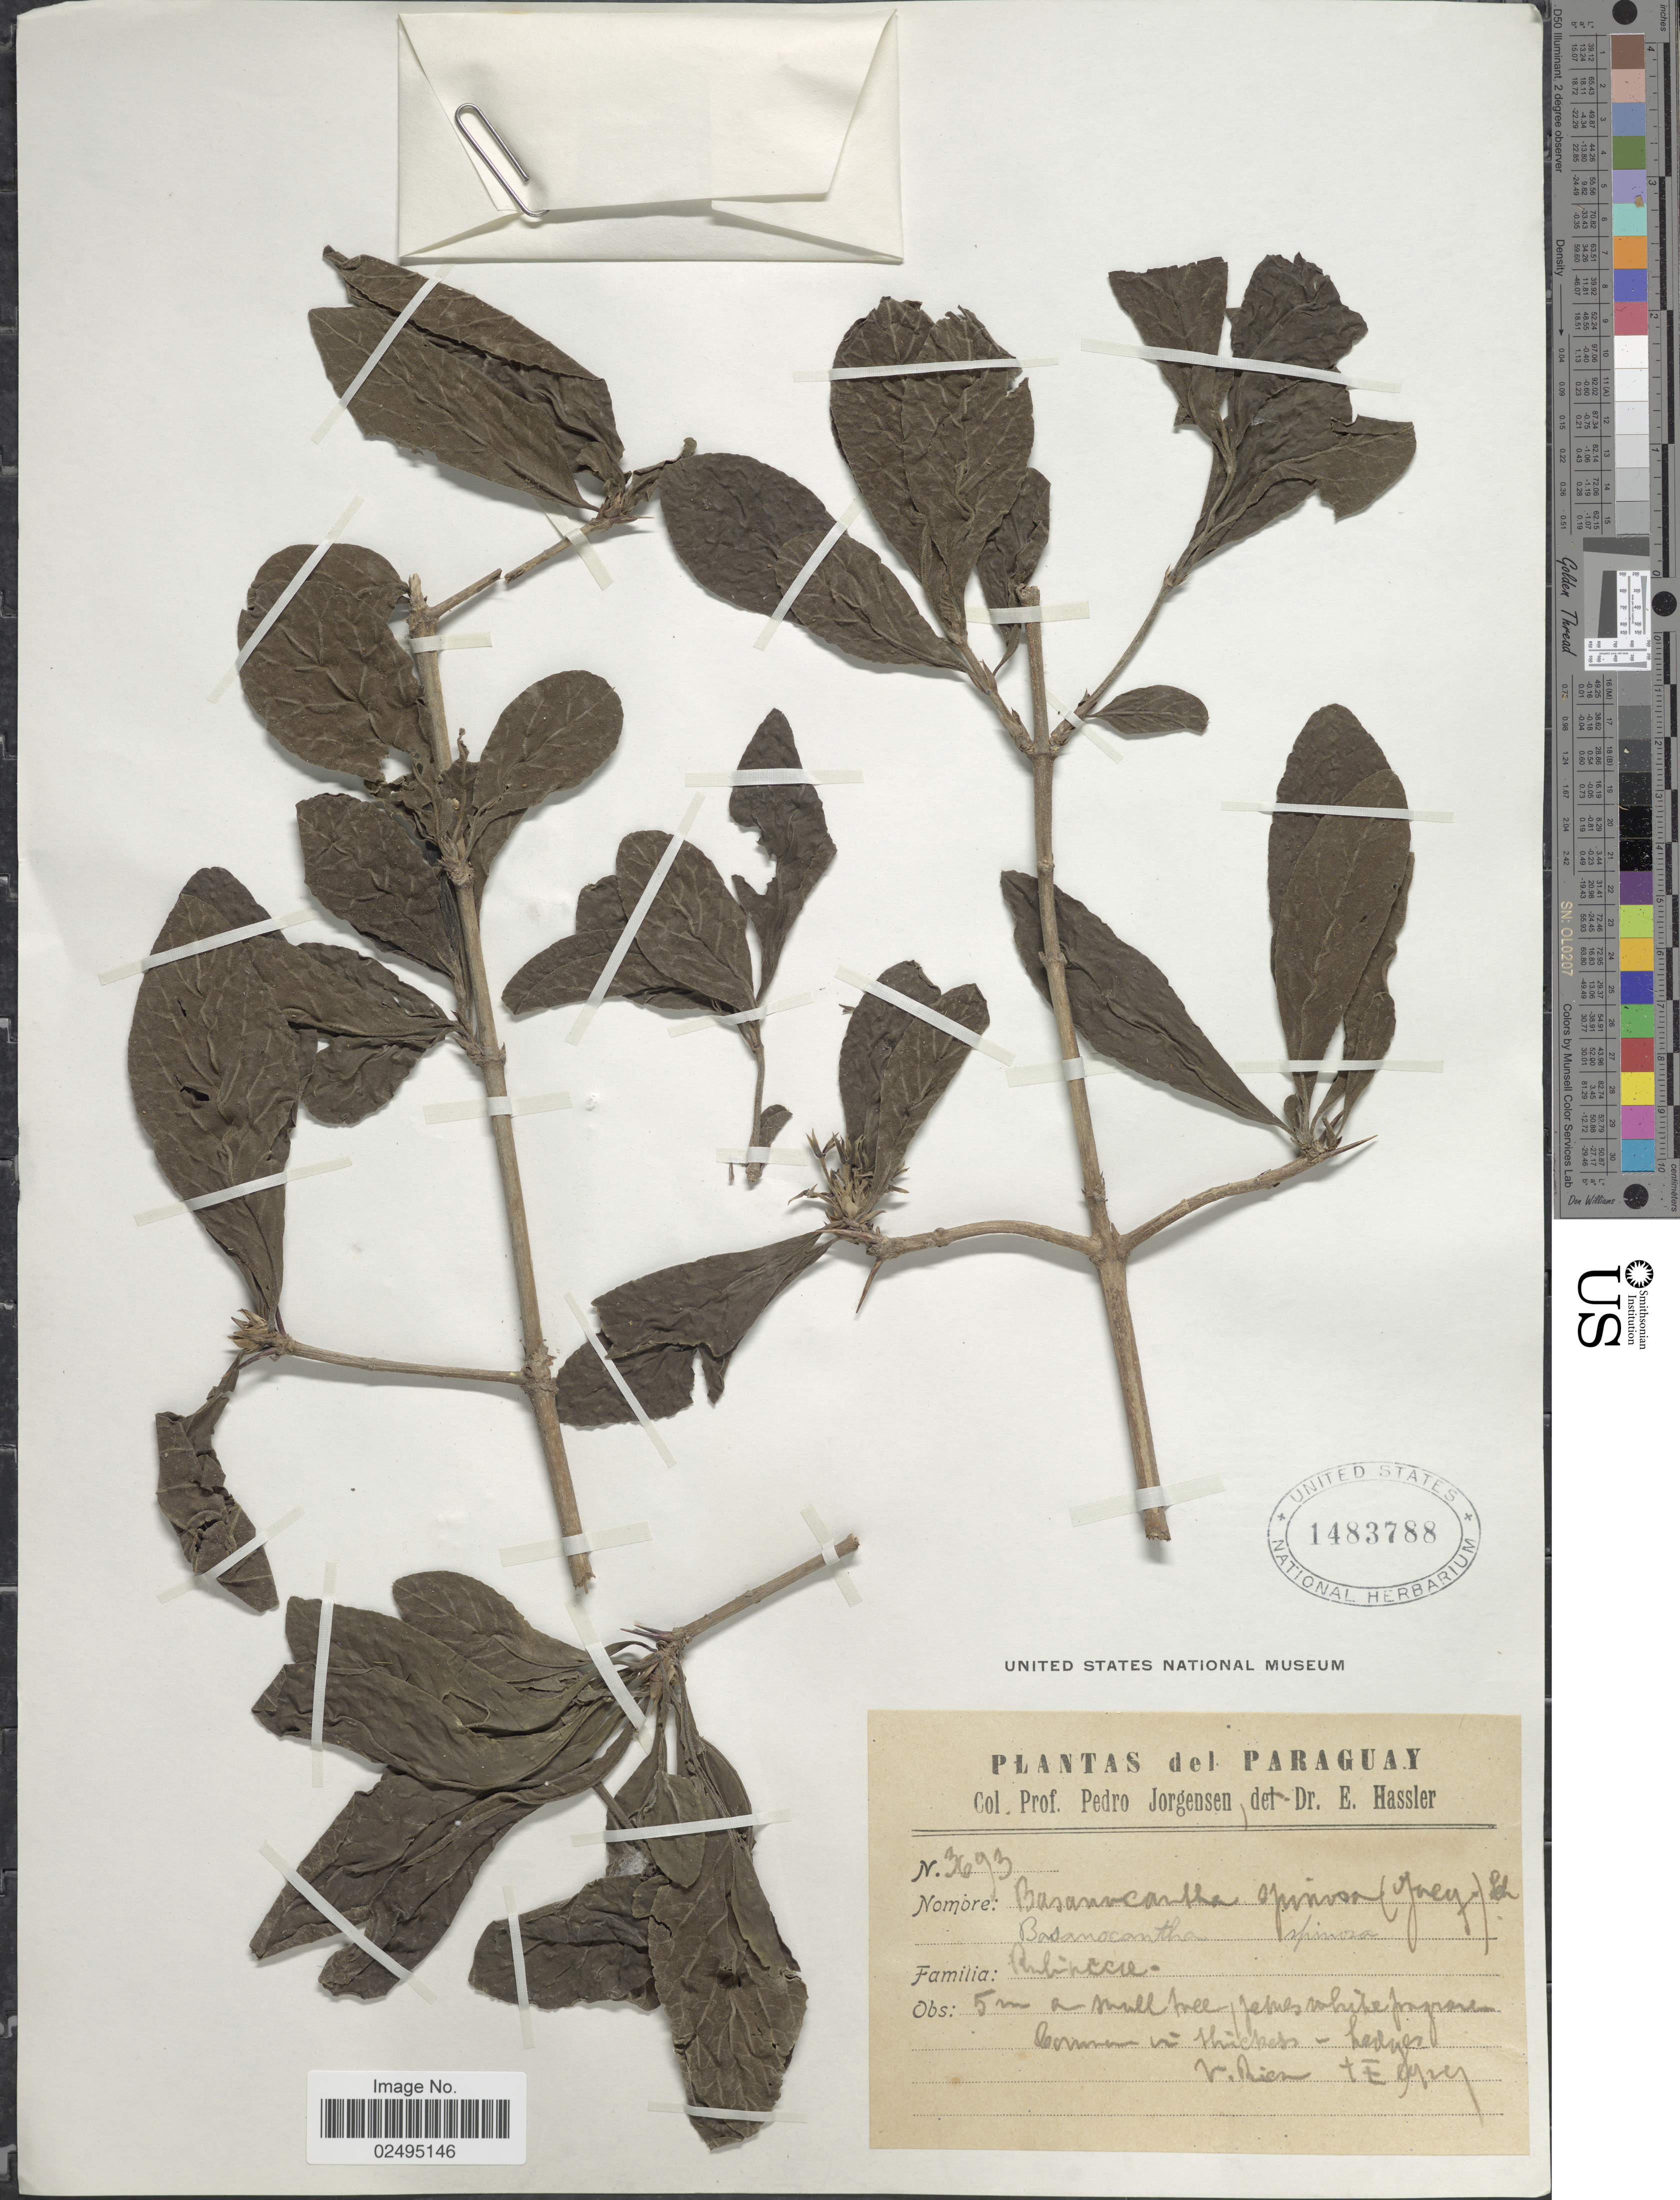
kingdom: Plantae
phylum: Tracheophyta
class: Magnoliopsida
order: Gentianales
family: Rubiaceae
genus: Randia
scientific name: Randia armata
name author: (Sw.) DC.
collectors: P. Jörgensen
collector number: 3693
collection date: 1929-10-04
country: Paraguay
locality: Rica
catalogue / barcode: US 1483788